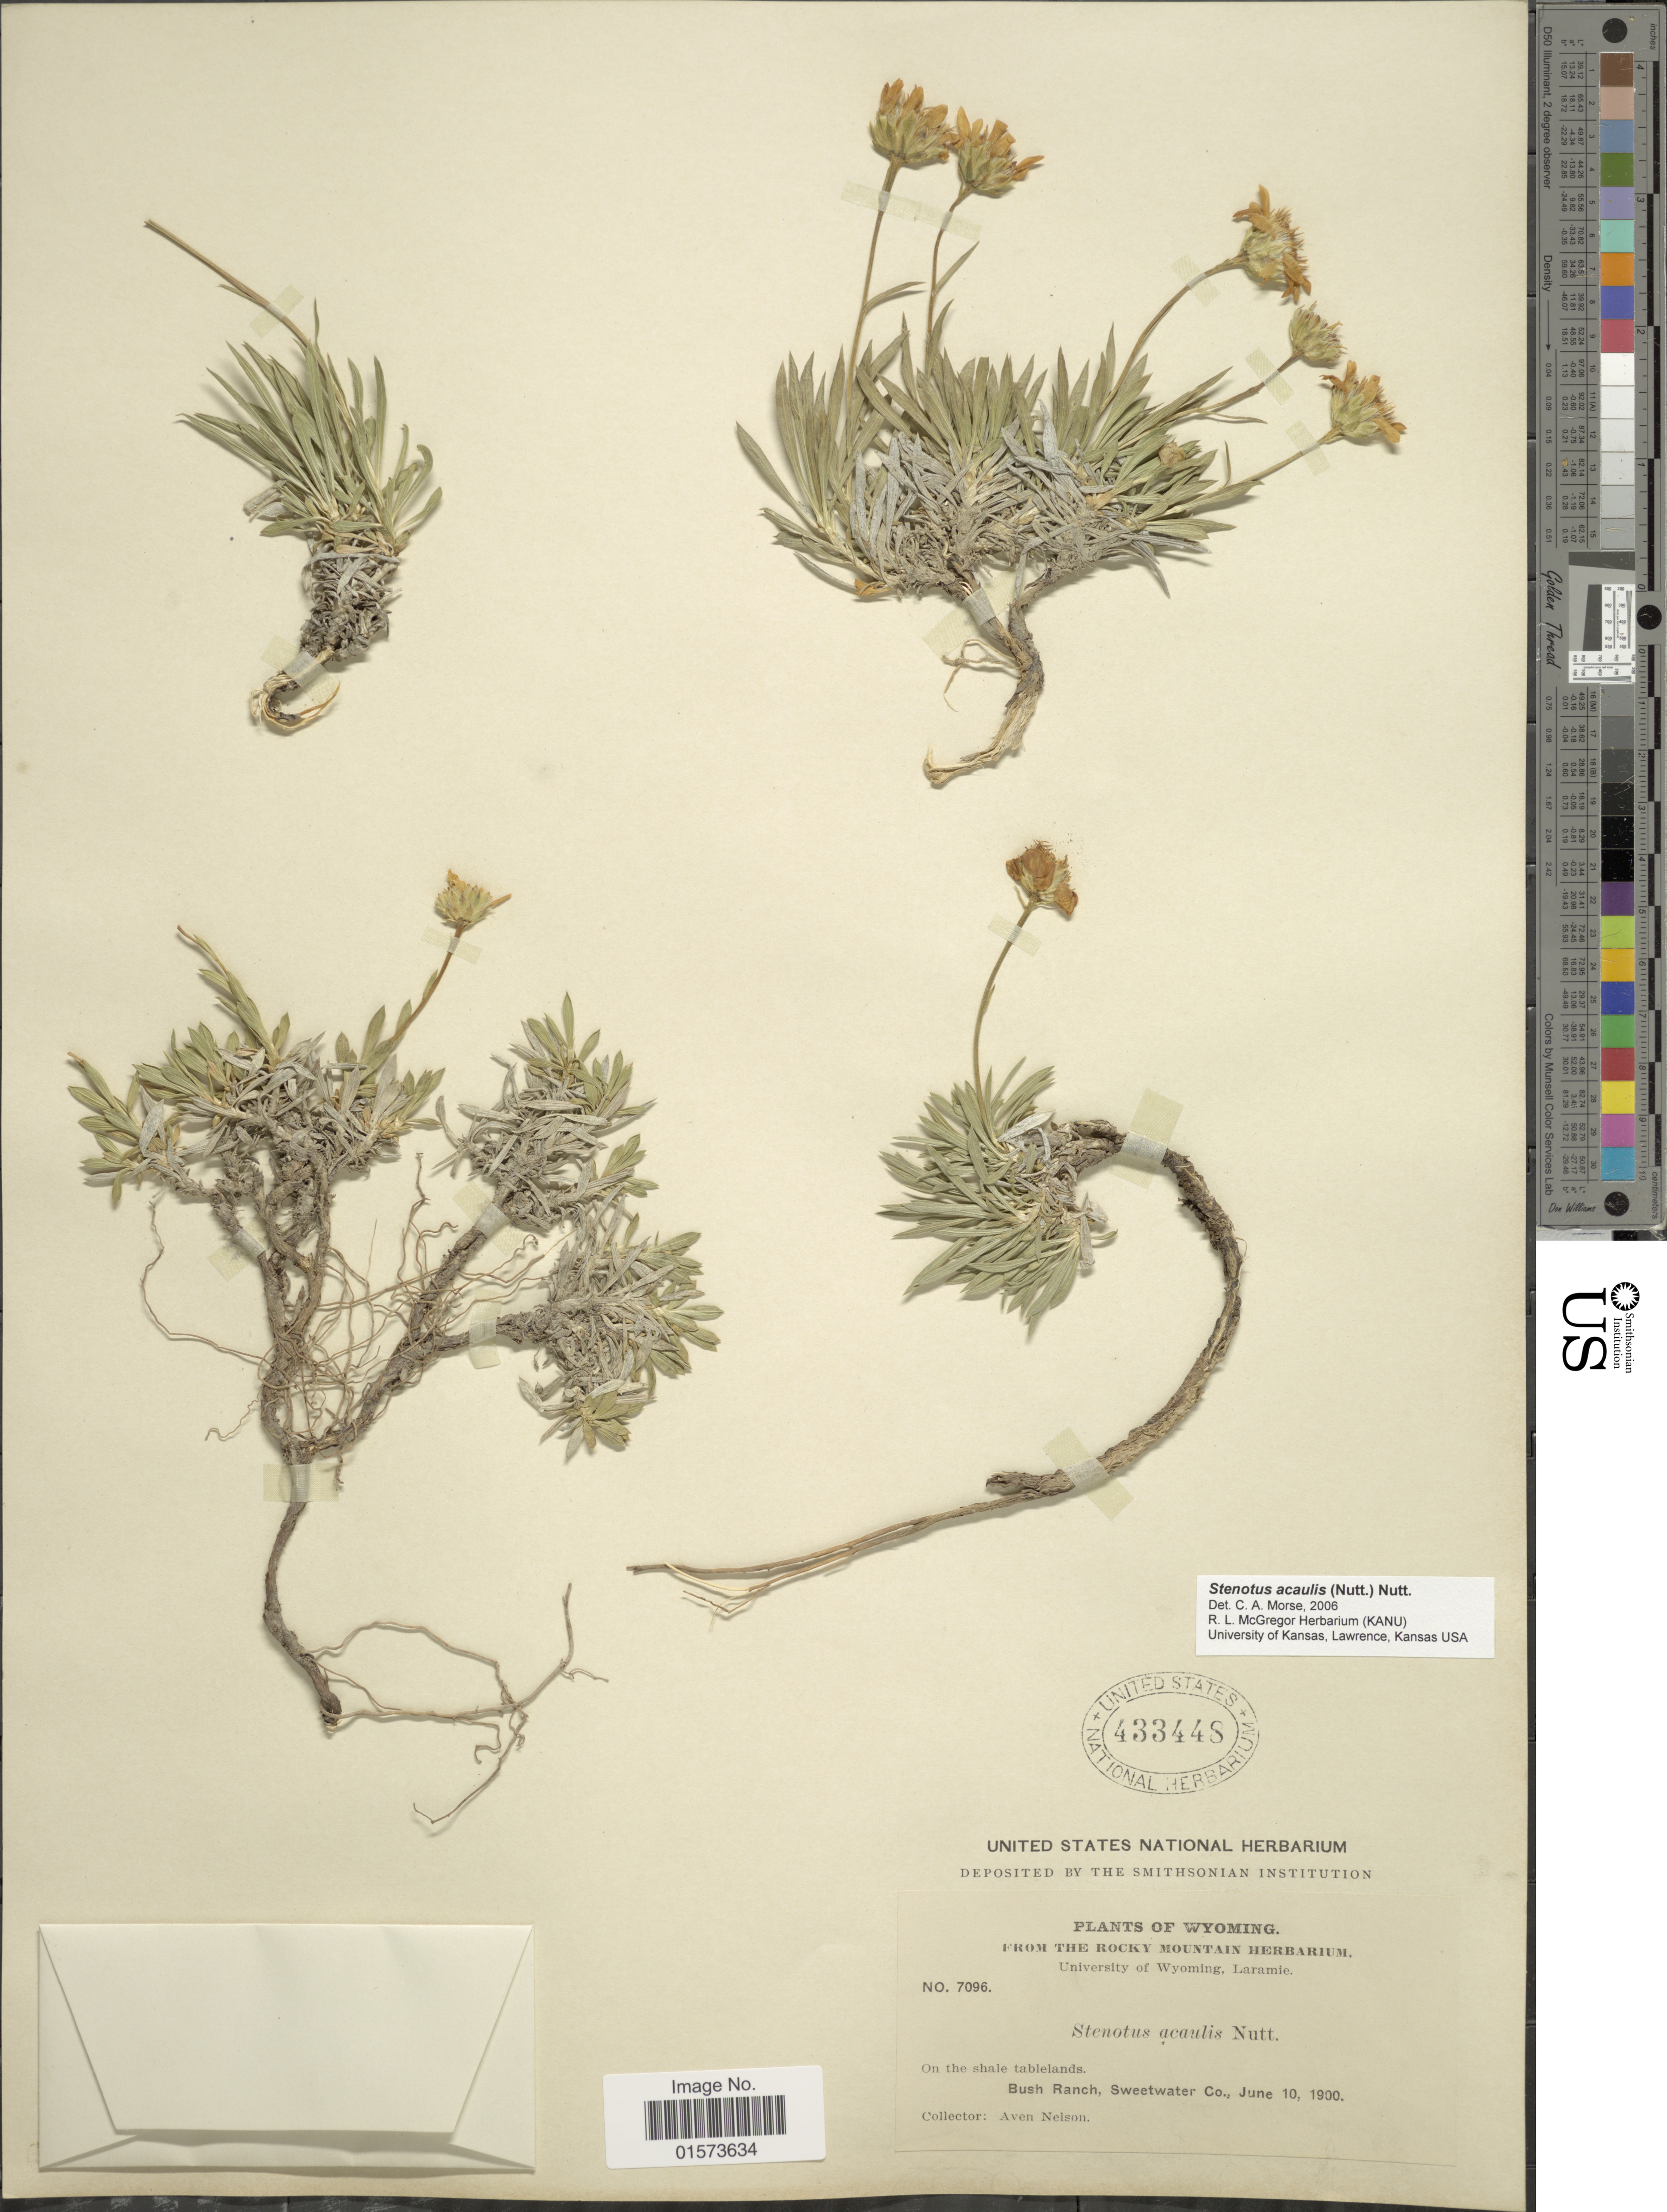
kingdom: Plantae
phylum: Tracheophyta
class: Magnoliopsida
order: Asterales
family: Asteraceae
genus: Stenotus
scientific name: Stenotus acaulis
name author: (Nutt.) Nutt.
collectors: A. Nelson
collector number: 7096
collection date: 1900-06-10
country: United States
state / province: Wyoming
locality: On the shale tablelands, Bush Ranch, Sweetwater Co.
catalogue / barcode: US 433448